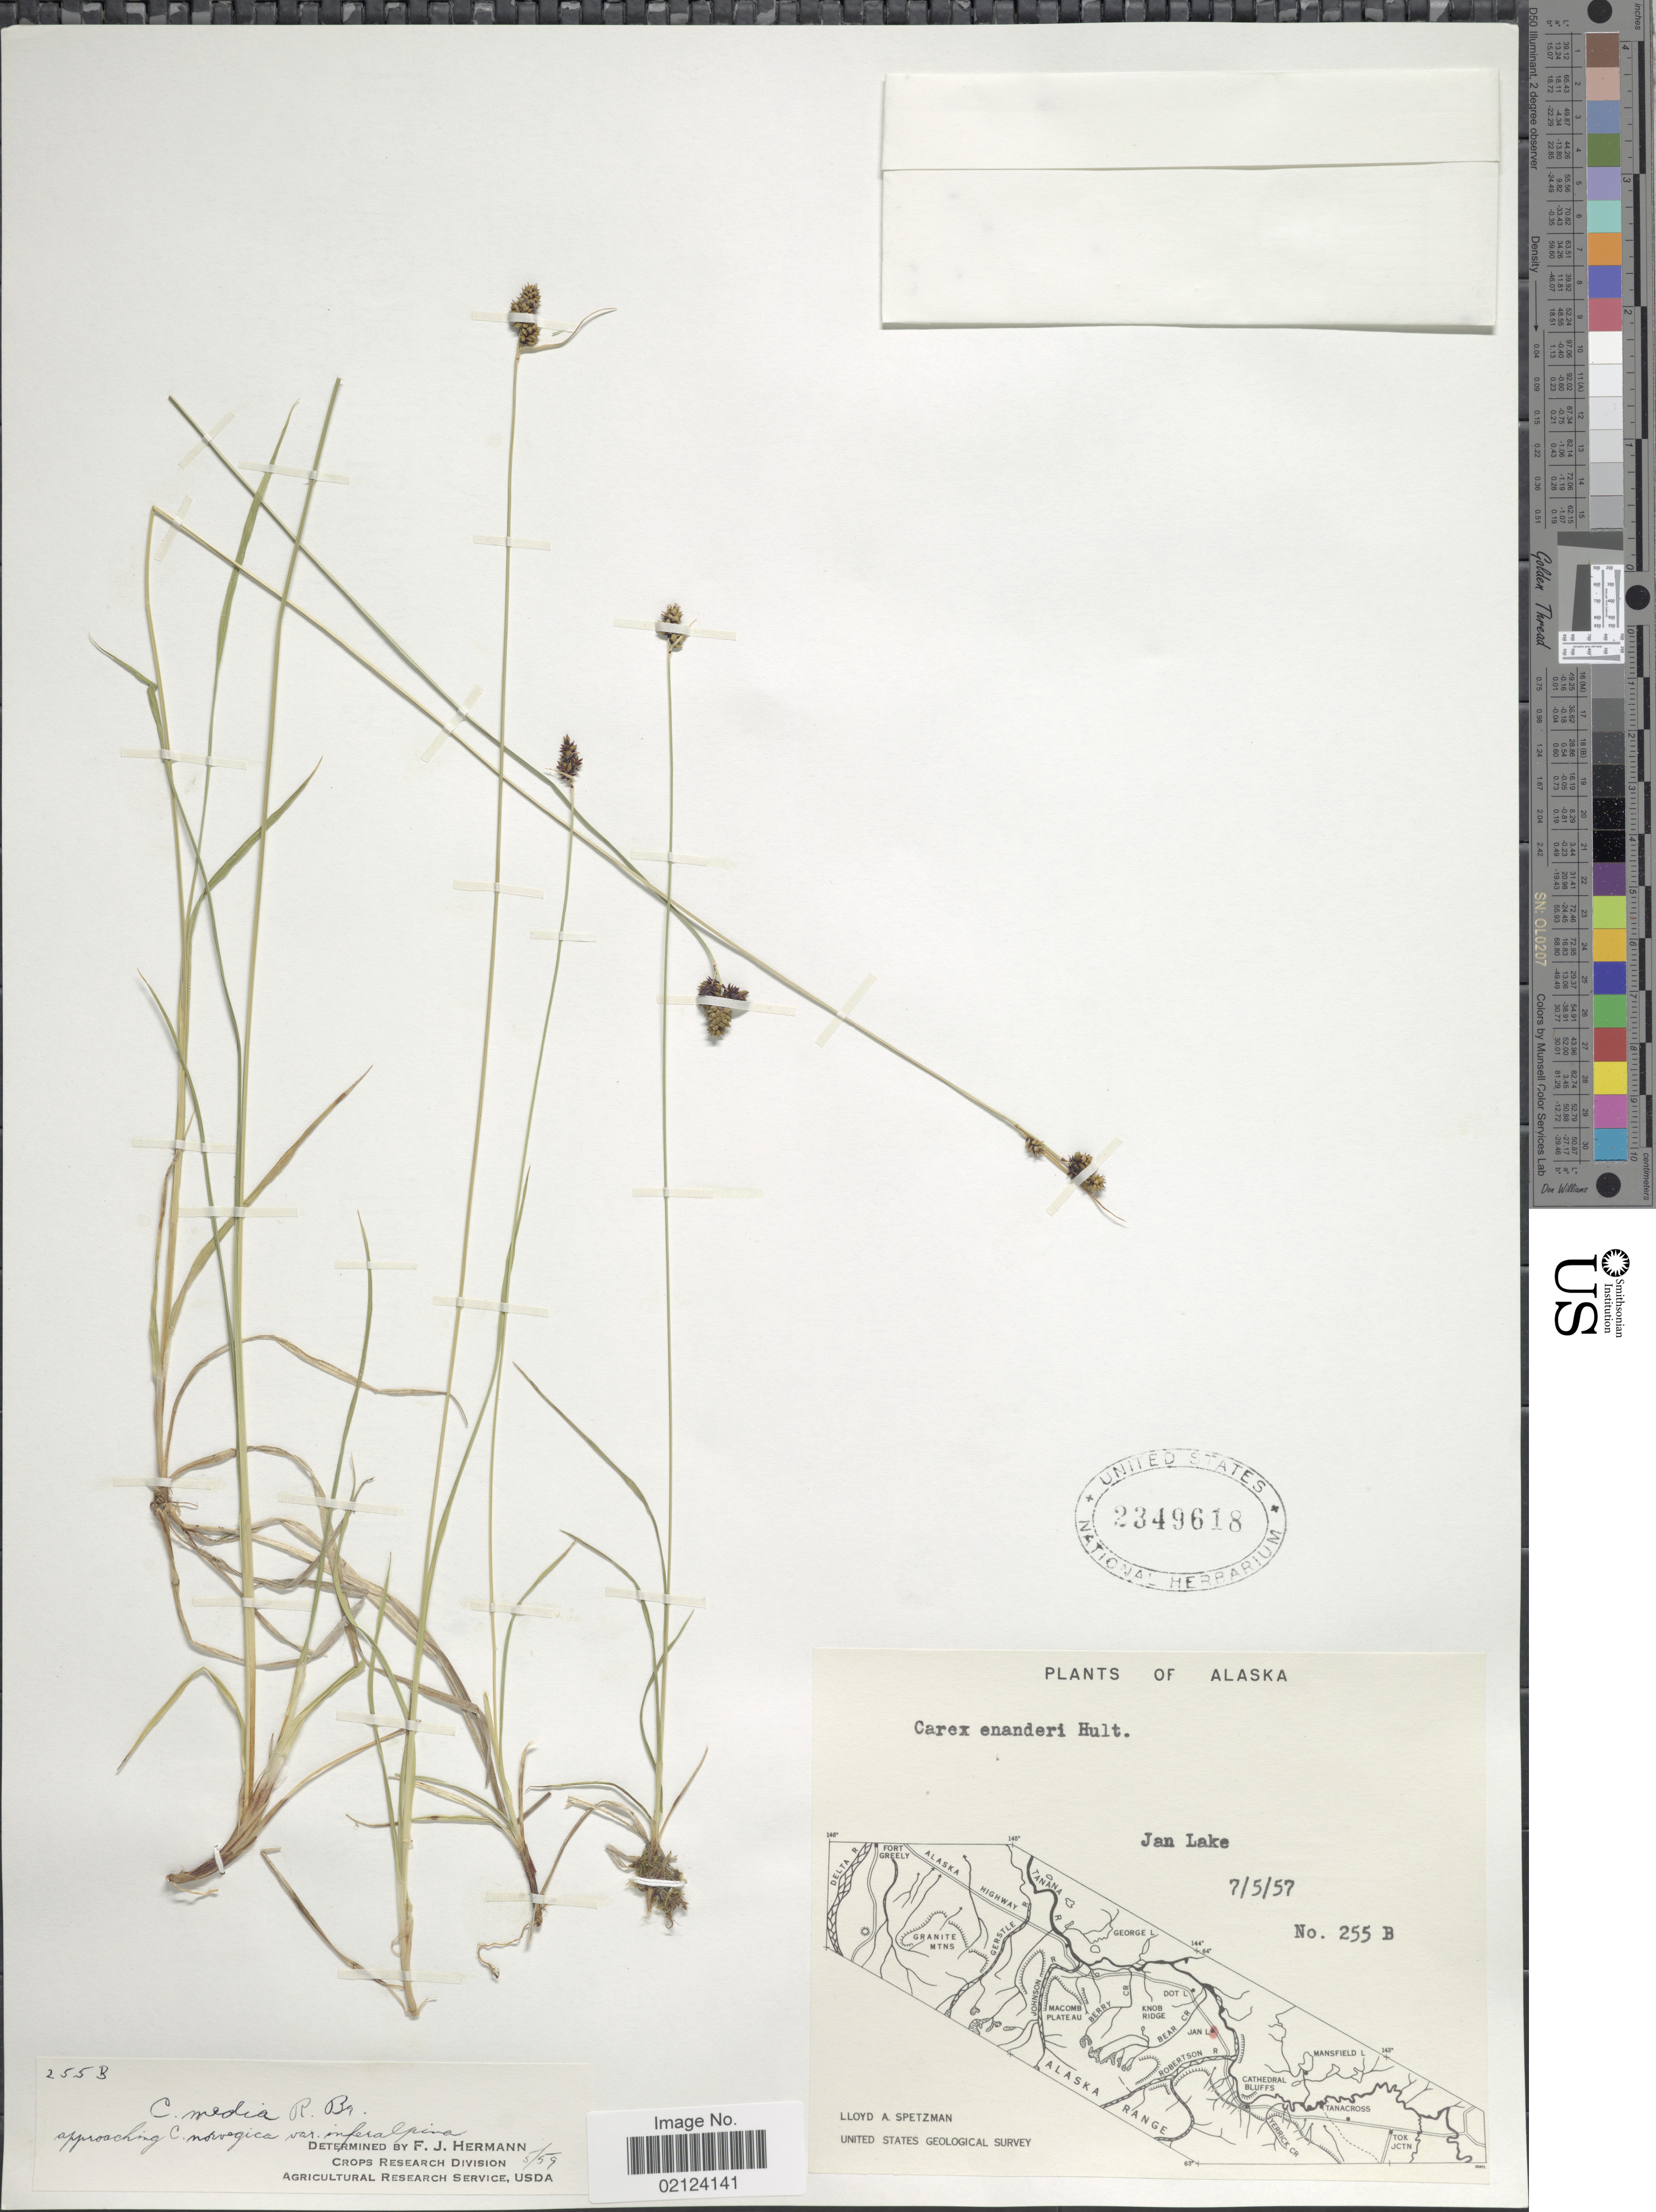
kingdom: Plantae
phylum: Tracheophyta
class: Liliopsida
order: Poales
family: Cyperaceae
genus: Carex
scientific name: Carex media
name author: R. Br.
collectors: L. Spetzman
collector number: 255B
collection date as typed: Transcribed d/m/y: 5/7/57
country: United States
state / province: Alaska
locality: Jan Lake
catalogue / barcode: US 2349618